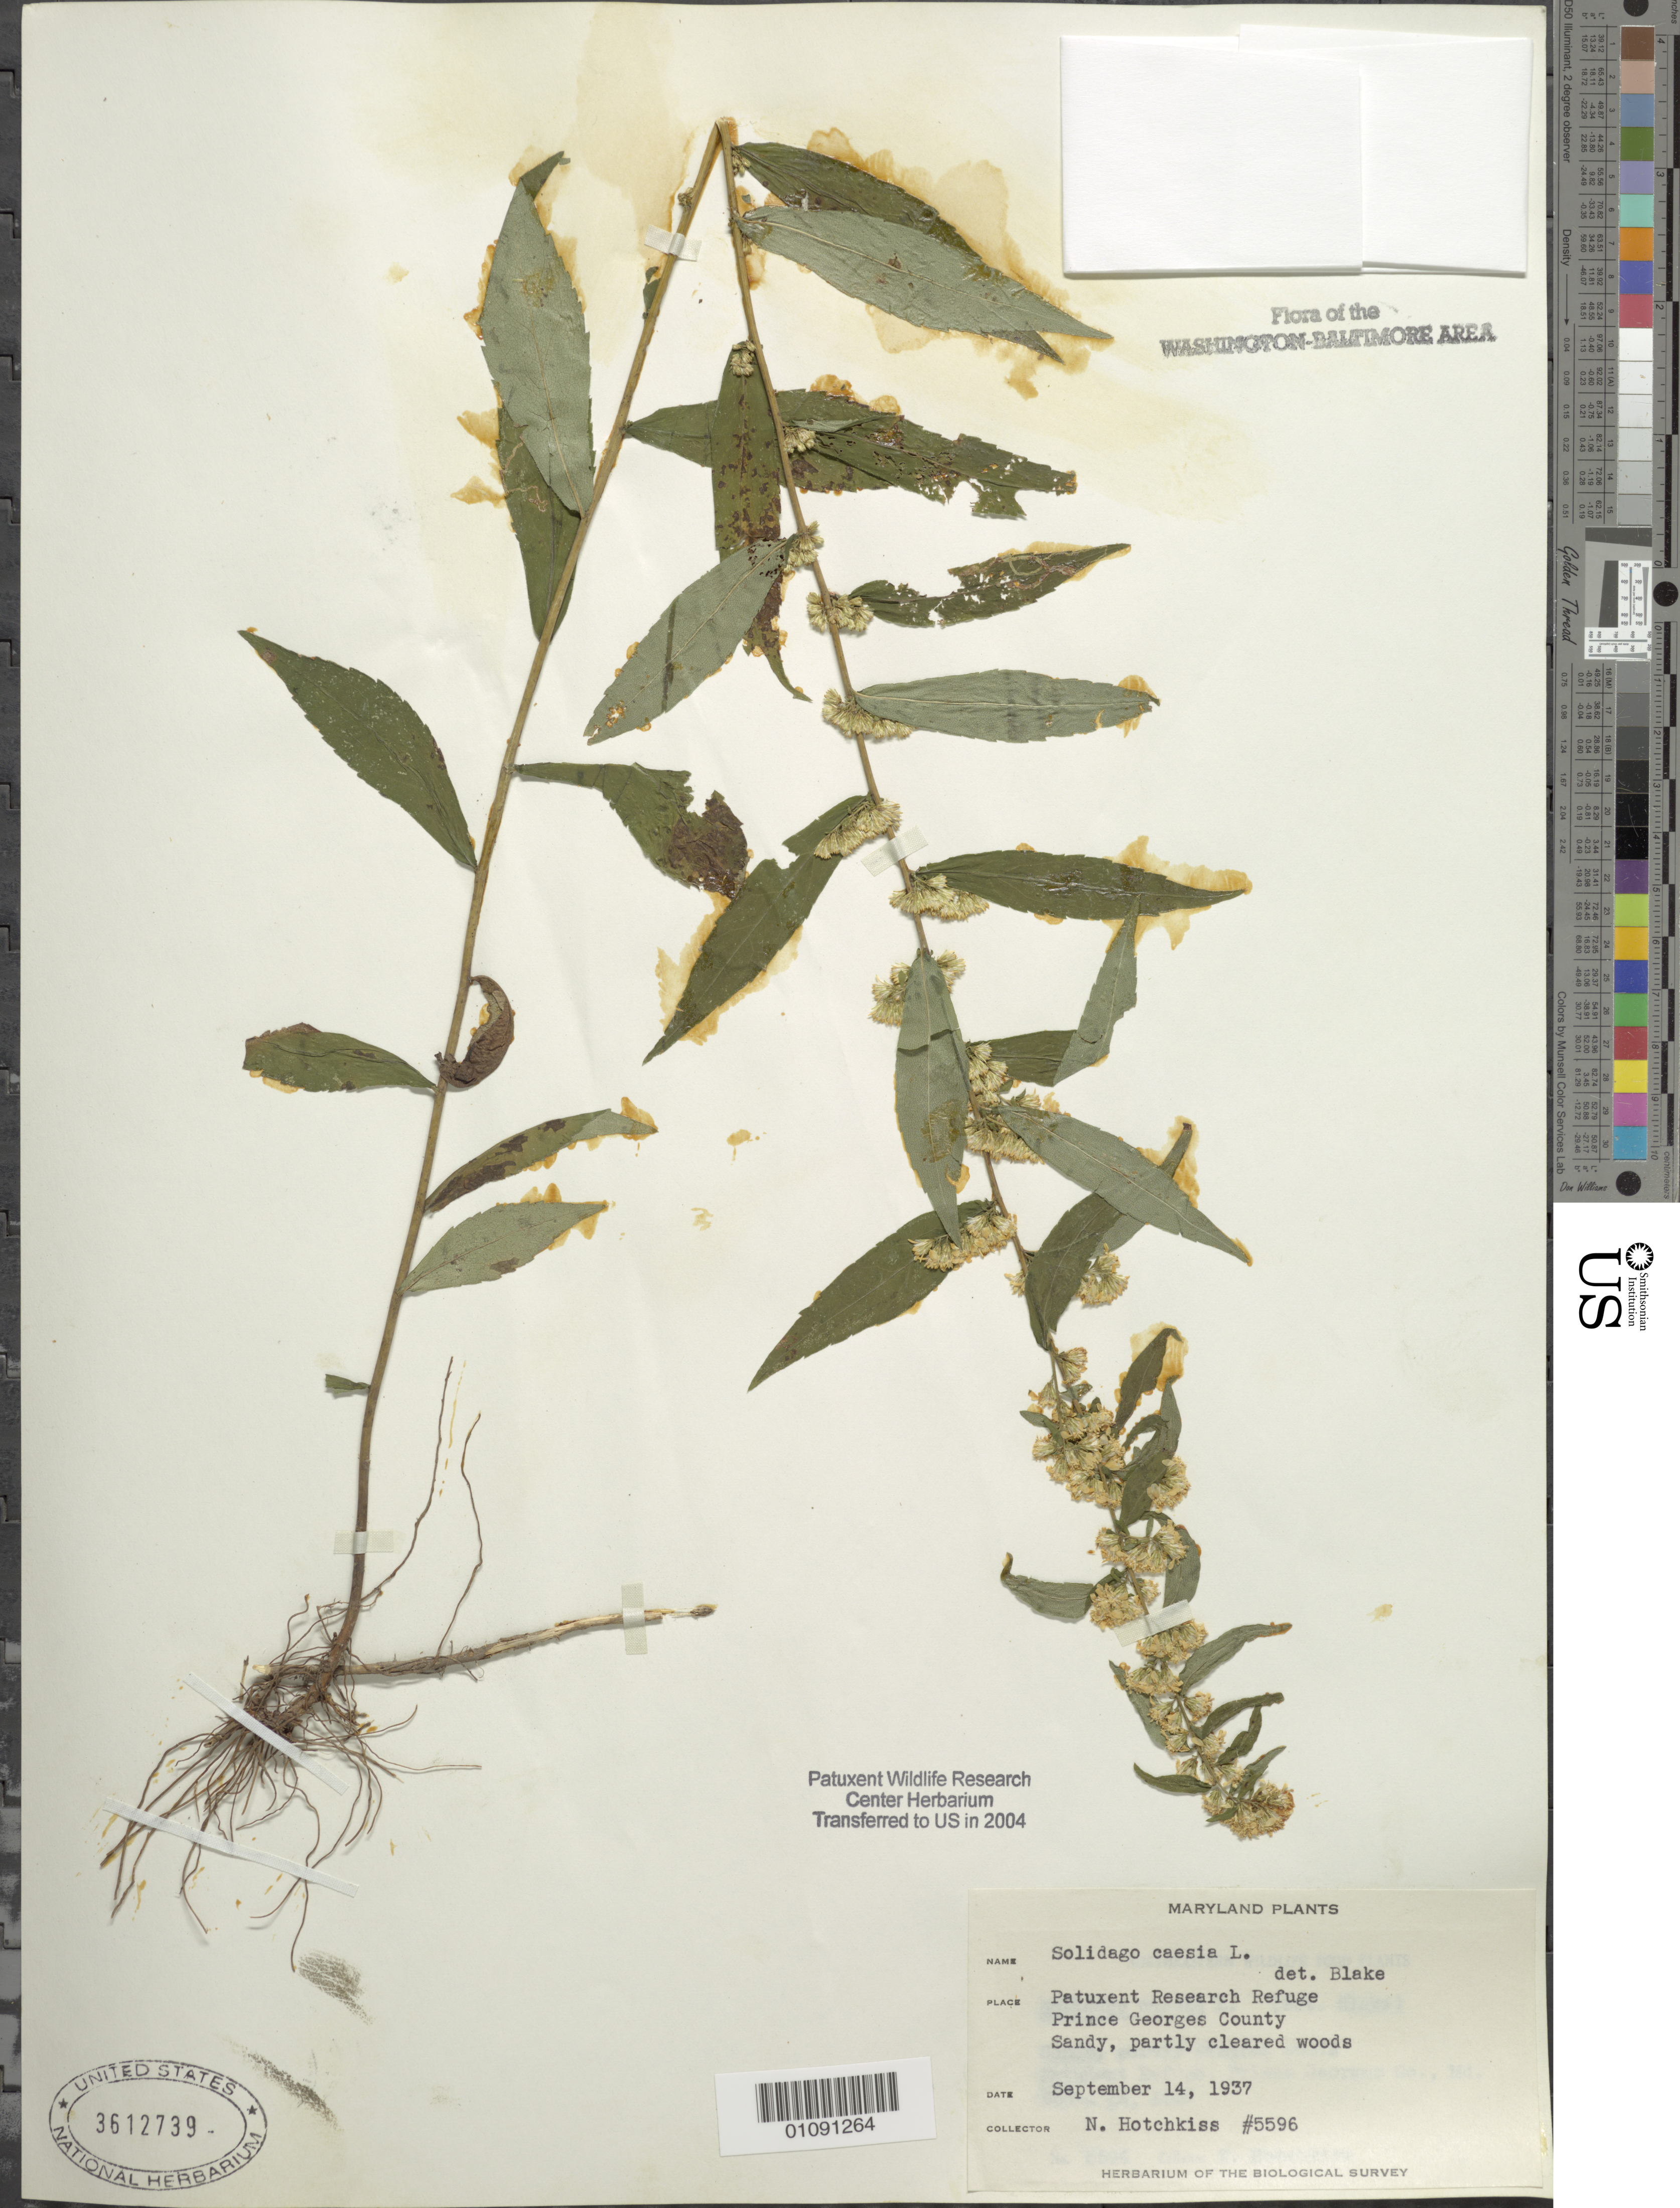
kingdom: Plantae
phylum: Tracheophyta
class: Magnoliopsida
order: Asterales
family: Asteraceae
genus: Solidago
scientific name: Solidago caesia x S. tarda Mack. ex Small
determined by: Blake, Sydney F.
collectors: N. Hotchkiss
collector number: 5596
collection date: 1937-09-14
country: United States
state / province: Maryland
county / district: Prince George's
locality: Patuxent Wildlife Refuge.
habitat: Sandy, partly cleared woods.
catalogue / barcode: US 3612739